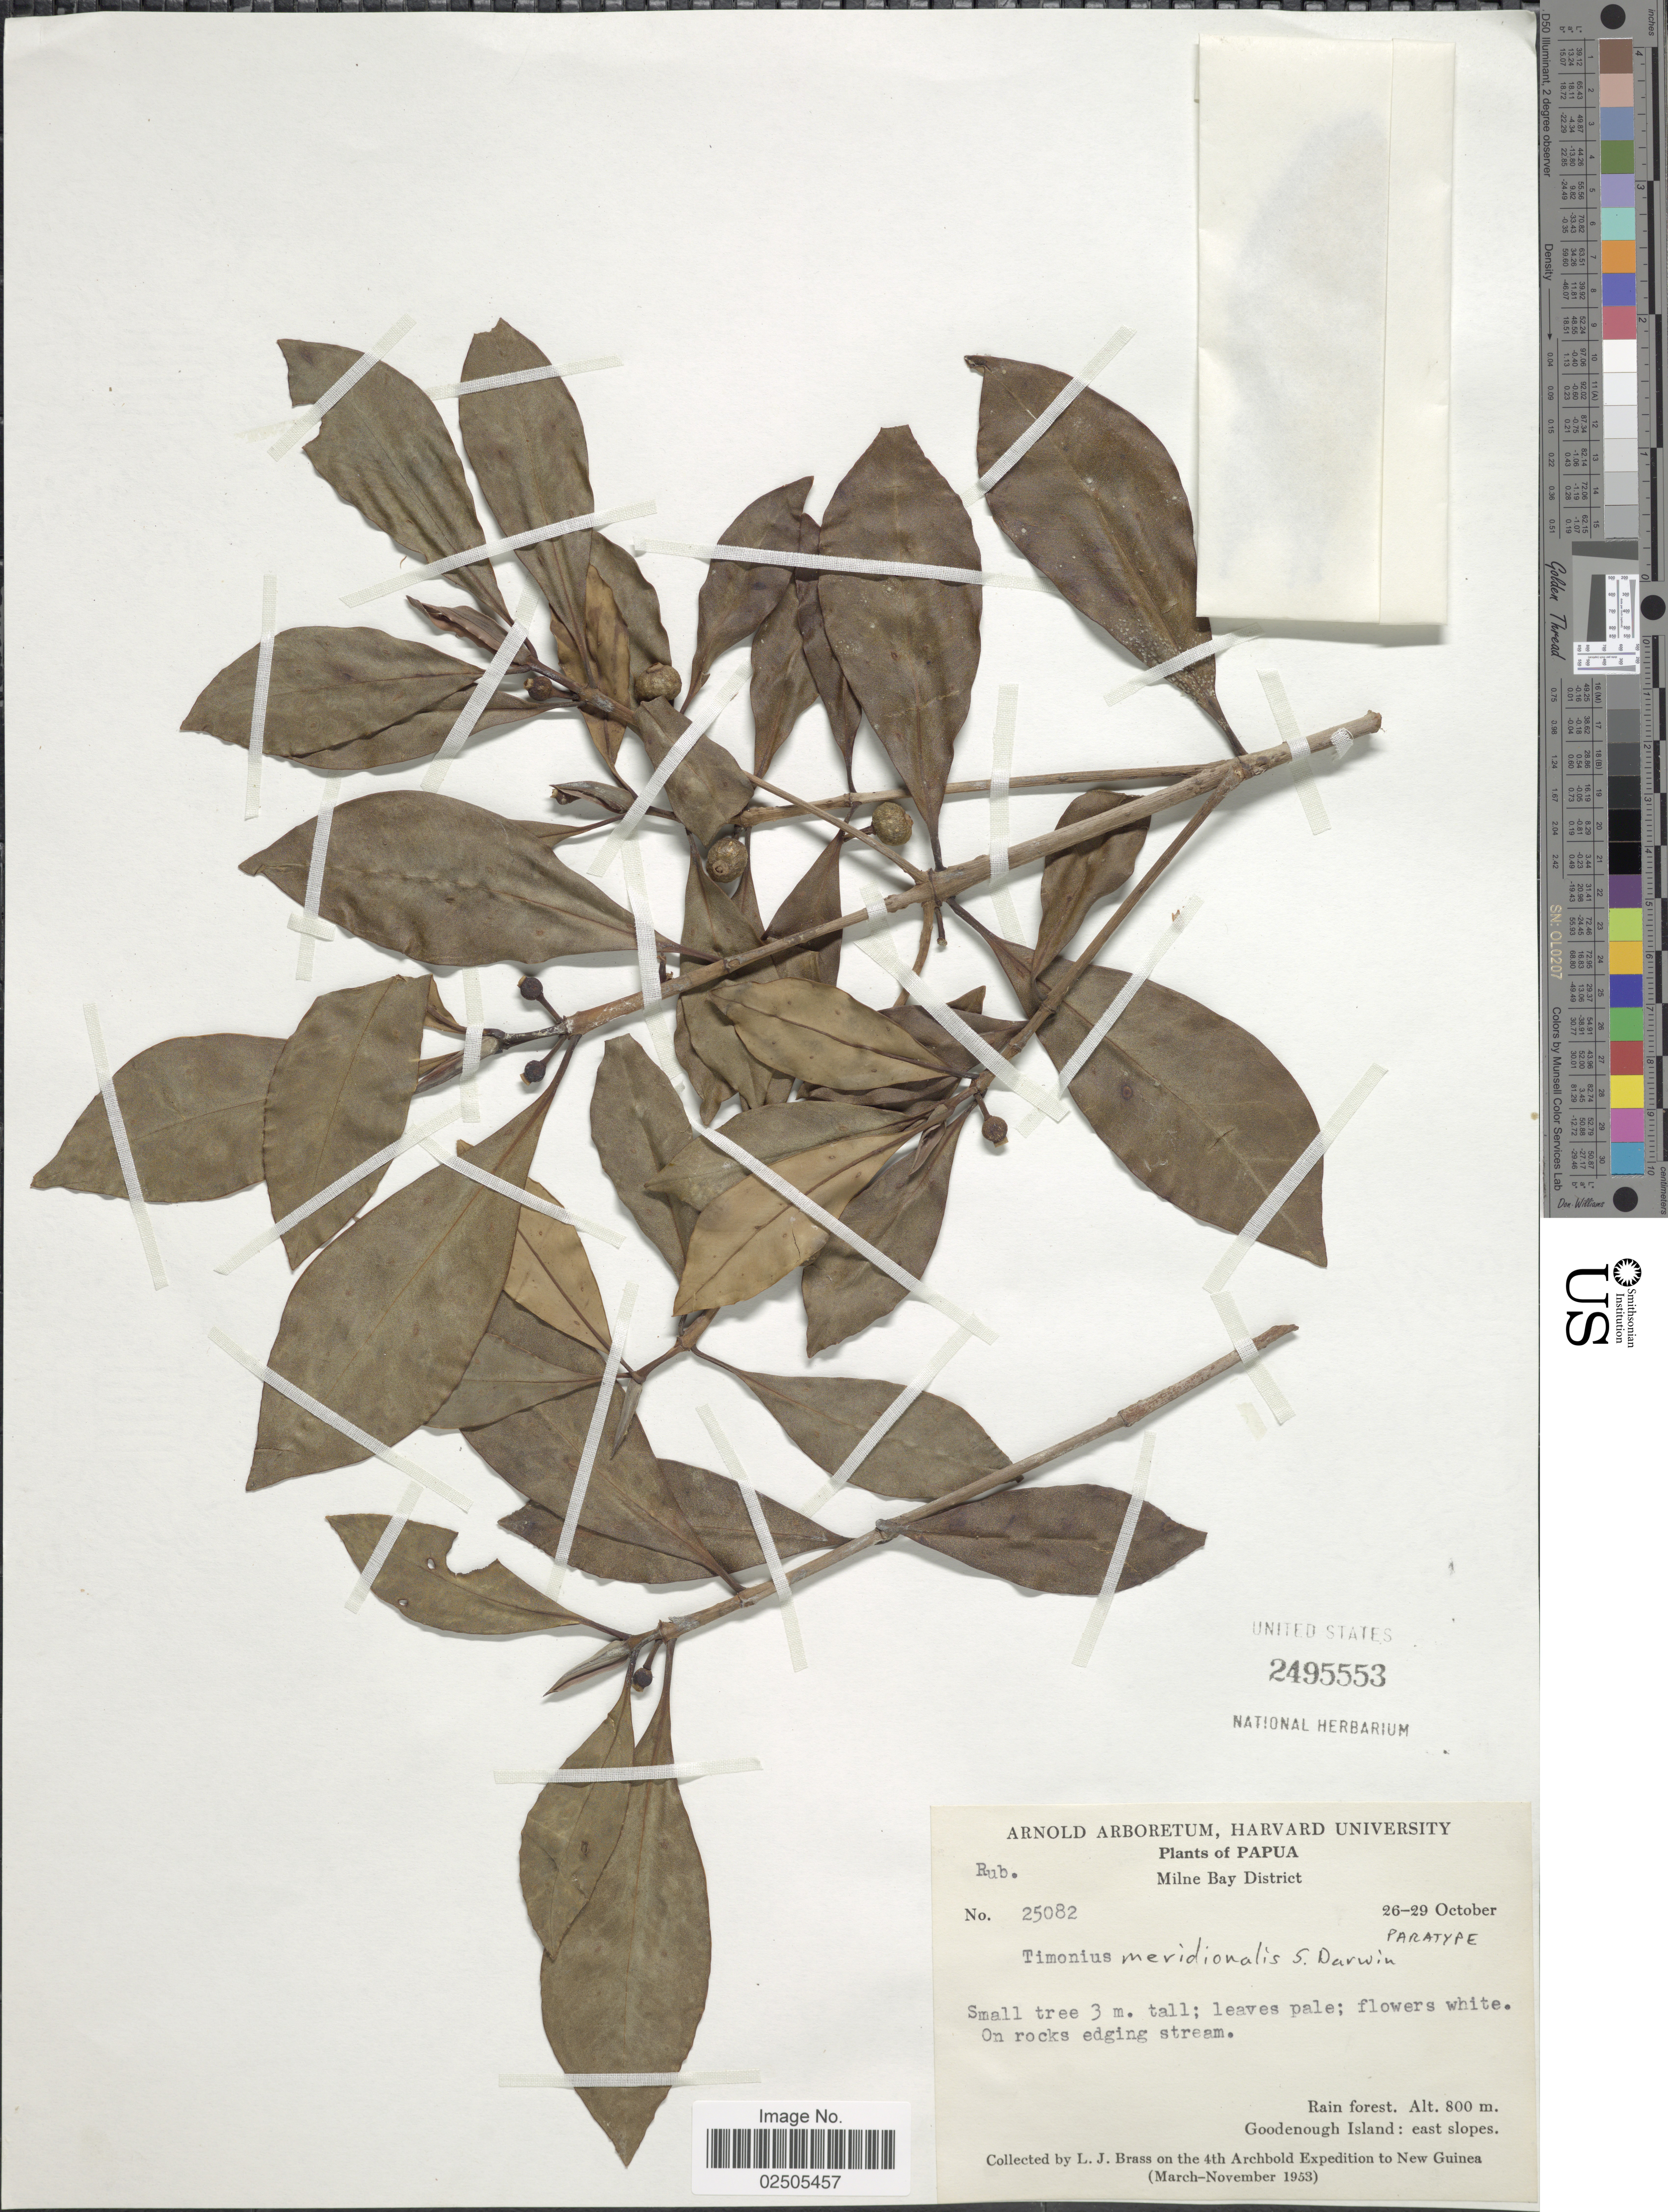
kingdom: Plantae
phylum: Tracheophyta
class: Magnoliopsida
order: Gentianales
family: Rubiaceae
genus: Timonius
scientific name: Timonius meridionalis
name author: S.P. Darwin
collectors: L. J. Brass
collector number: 25082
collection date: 1953-10-26/1953-10-29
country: Papua New Guinea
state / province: Milne Bay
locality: Papua, Goodenough Island: east slopes, New Guinea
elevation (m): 800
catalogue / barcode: US 2495553